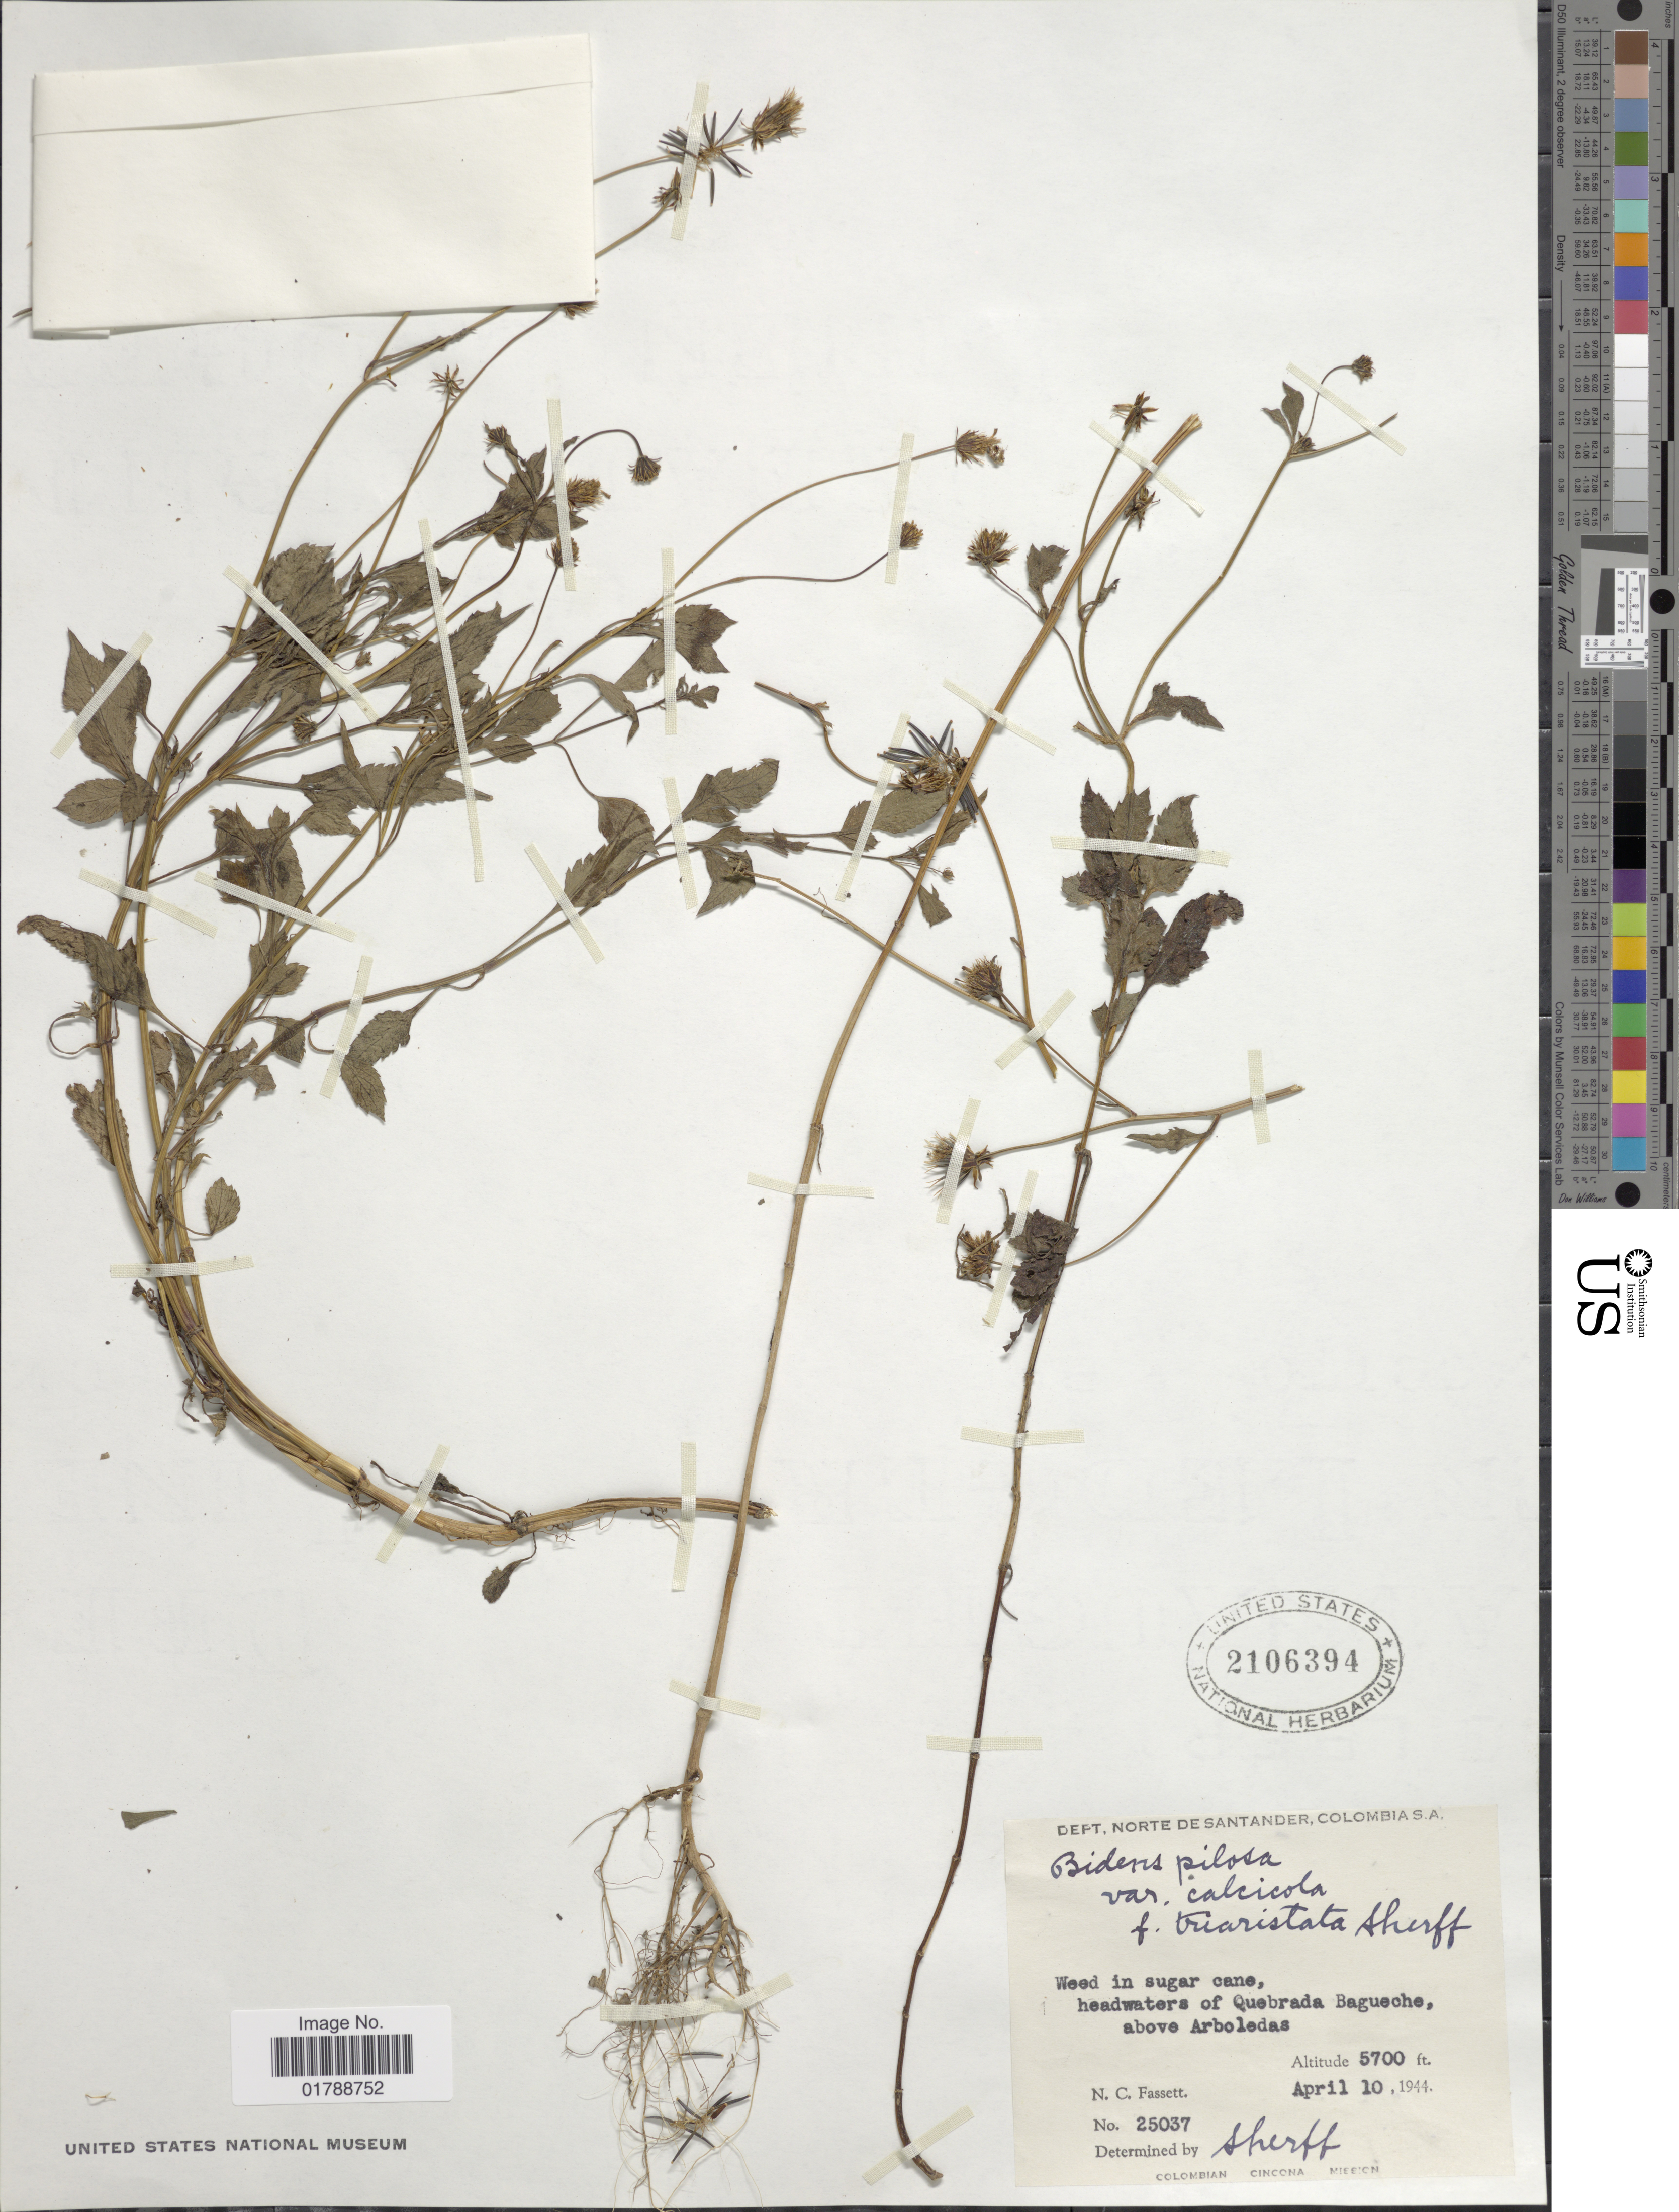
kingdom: Plantae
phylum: Tracheophyta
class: Magnoliopsida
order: Asterales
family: Asteraceae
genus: Bidens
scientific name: Bidens pilosa var. calcicola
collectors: N. C. Fassett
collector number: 25037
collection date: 1944-04-10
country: Colombia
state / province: Santander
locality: Headwaters of Quebrada Bagueche, above Arboledas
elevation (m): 1737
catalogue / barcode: US 2106394